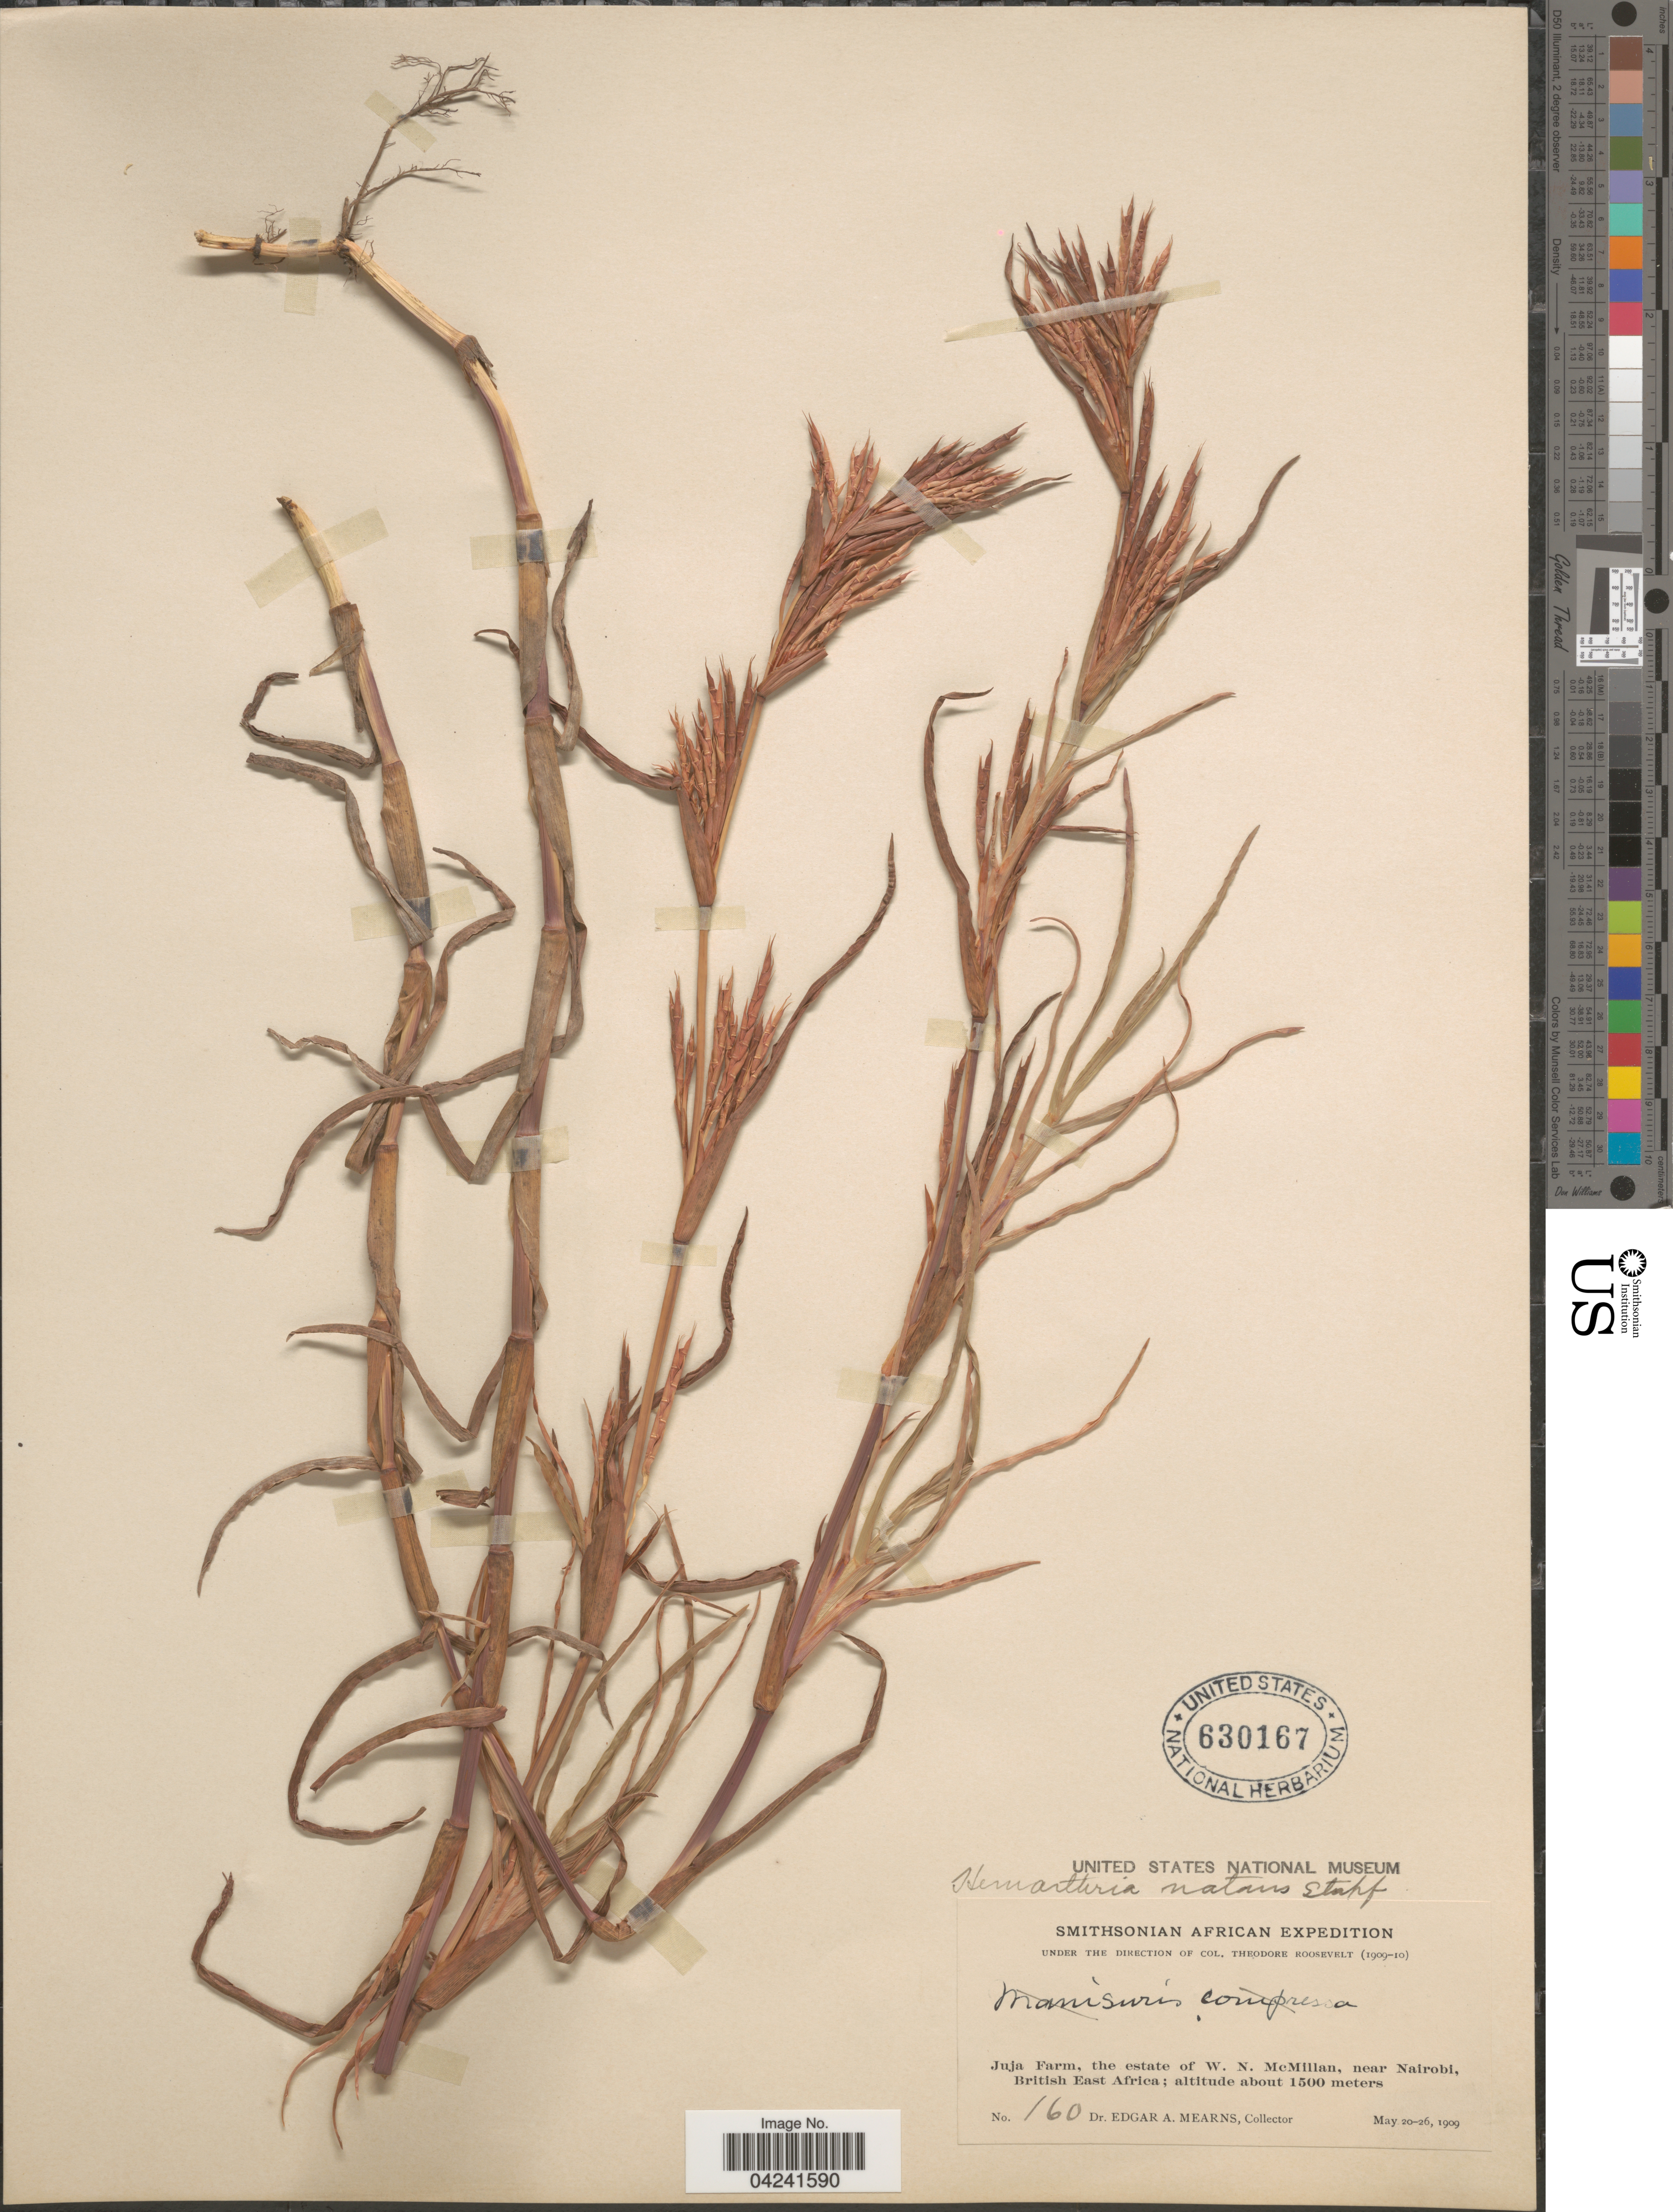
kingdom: Plantae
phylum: Tracheophyta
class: Liliopsida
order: Poales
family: Poaceae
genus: Hemarthria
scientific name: Hemarthria natans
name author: Stapf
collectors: E. A. Mearns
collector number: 160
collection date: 1909-05-20/1909-05-26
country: Kenya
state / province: Nairobi Area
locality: Smithsonian African Expedition. Juja Farm, the estate of W. N. McMillan, near Nairobi, British East Africa.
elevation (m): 1500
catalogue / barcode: US 630167